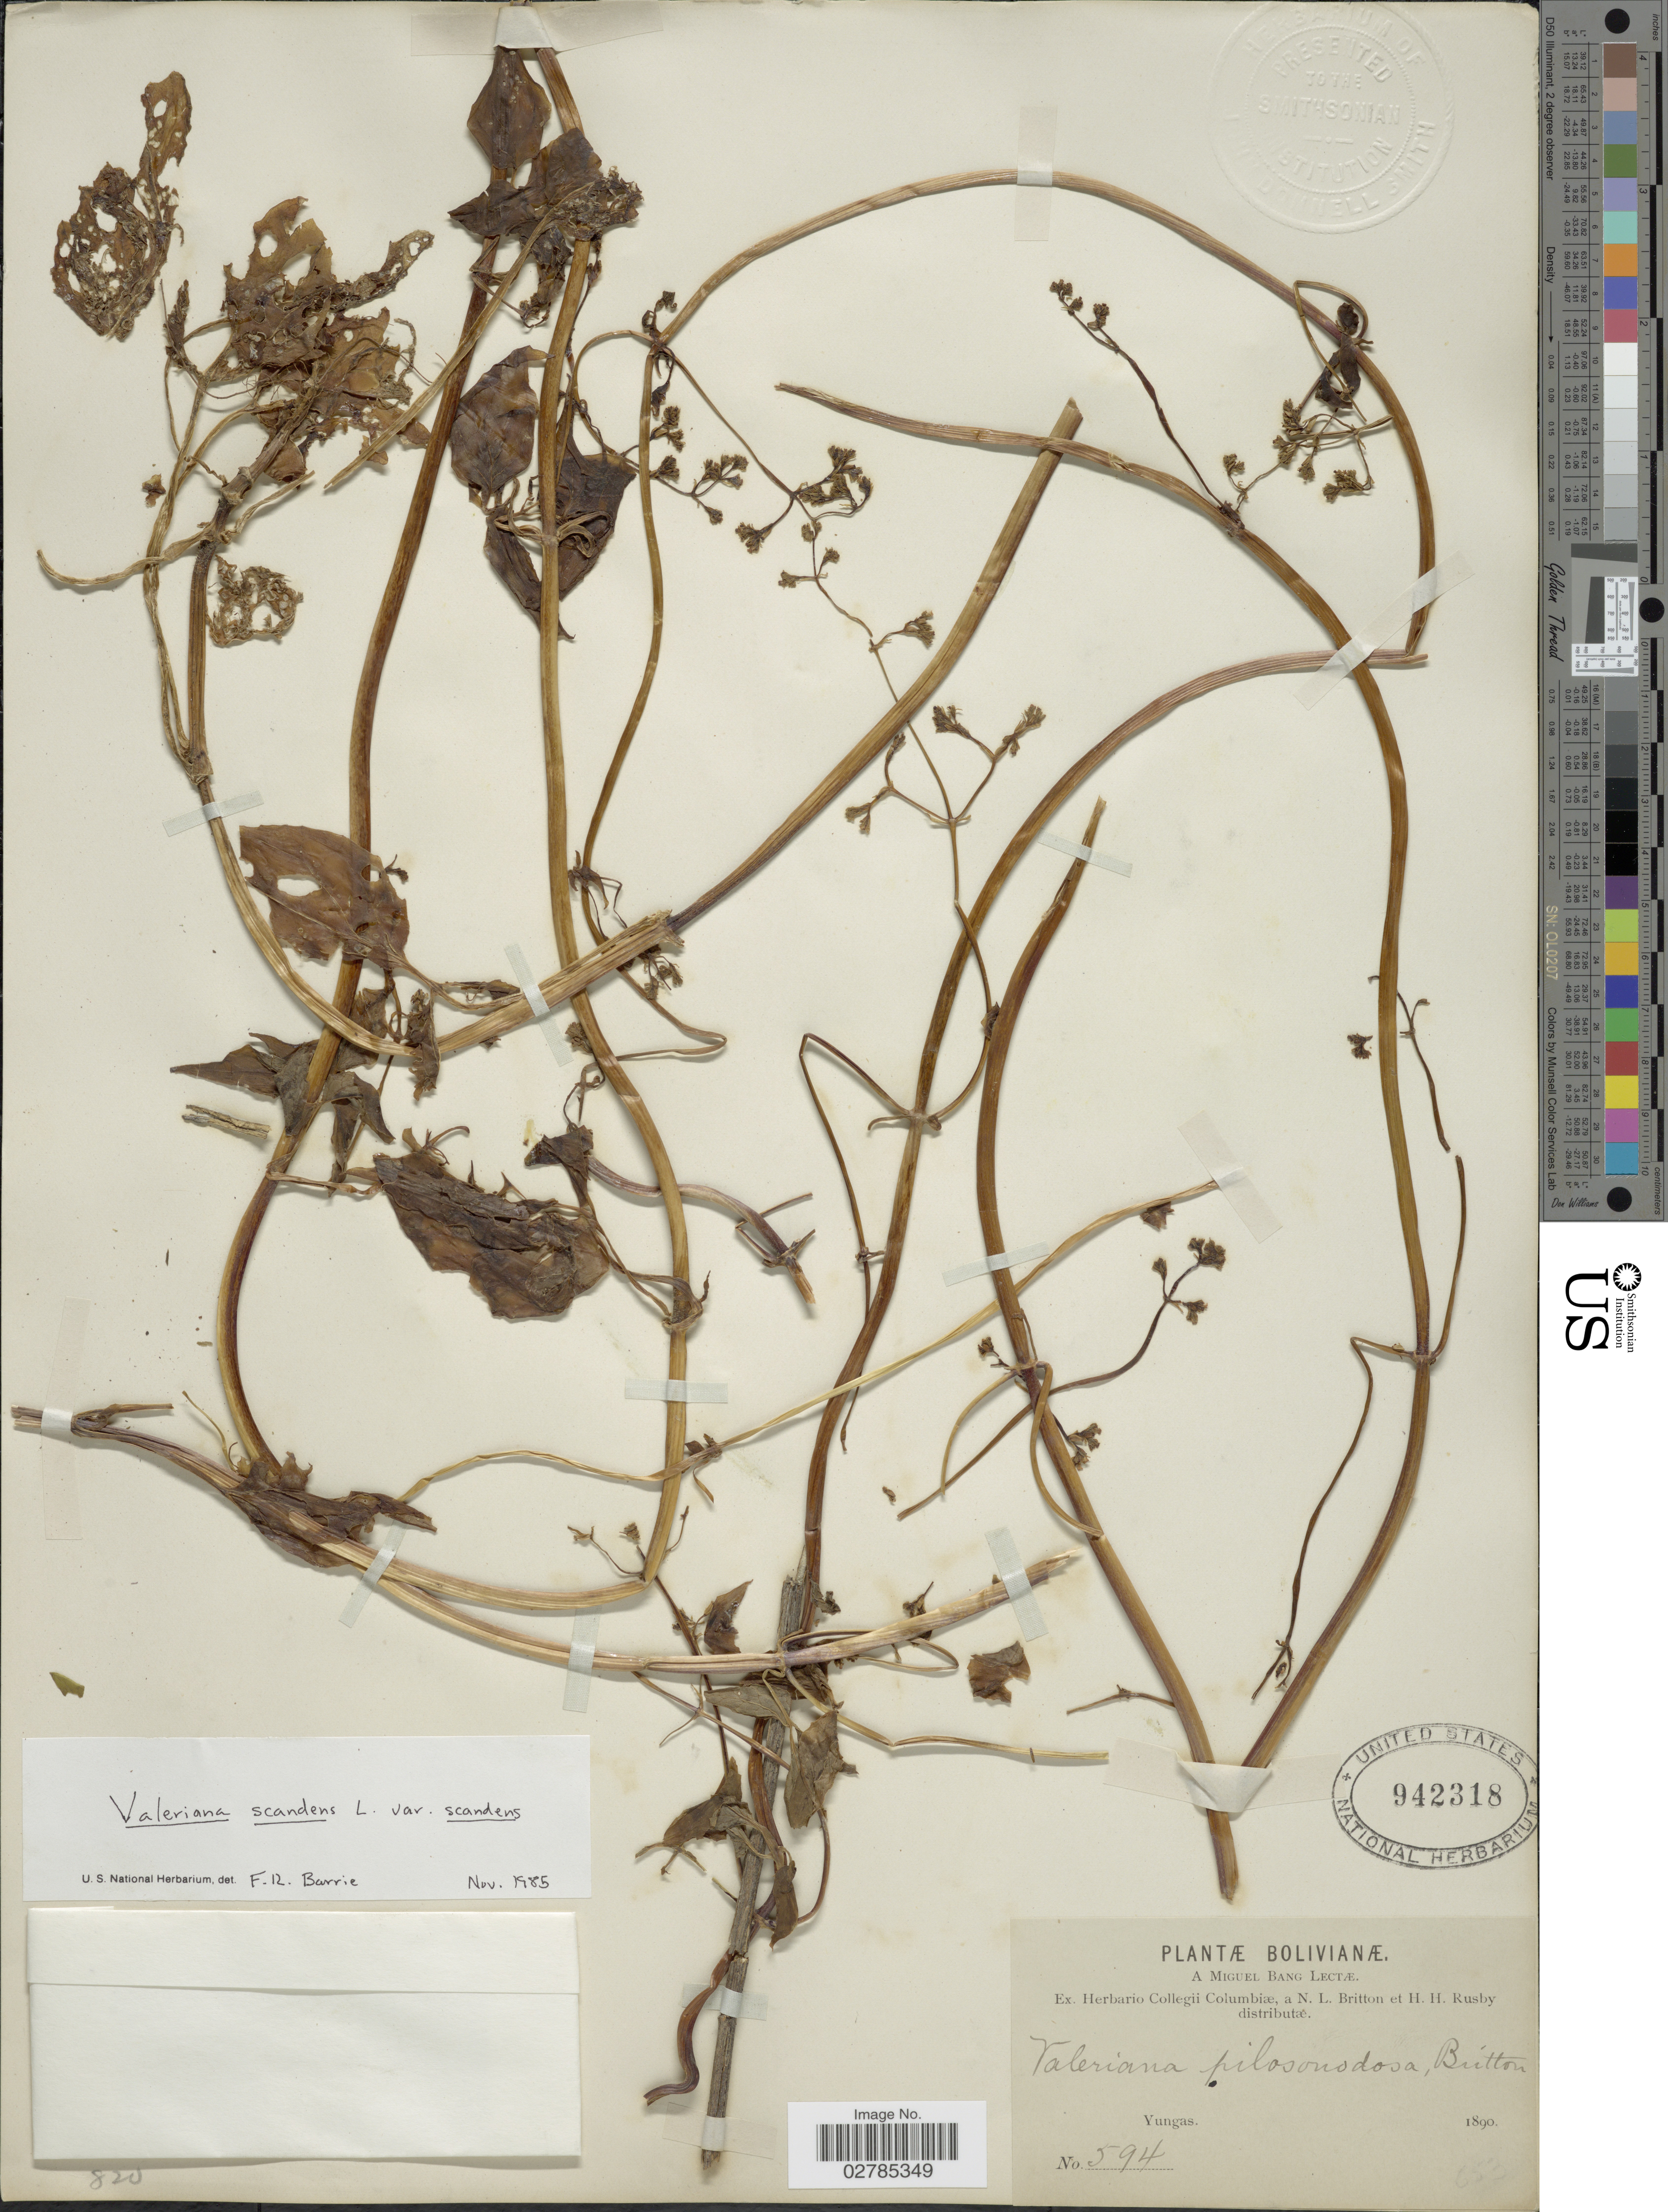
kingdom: Plantae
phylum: Tracheophyta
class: Magnoliopsida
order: Dipsacales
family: Caprifoliaceae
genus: Valeriana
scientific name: Valeriana scandens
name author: L.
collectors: M. Bang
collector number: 594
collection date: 1890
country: Bolivia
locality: Yungas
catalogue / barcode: US 942318